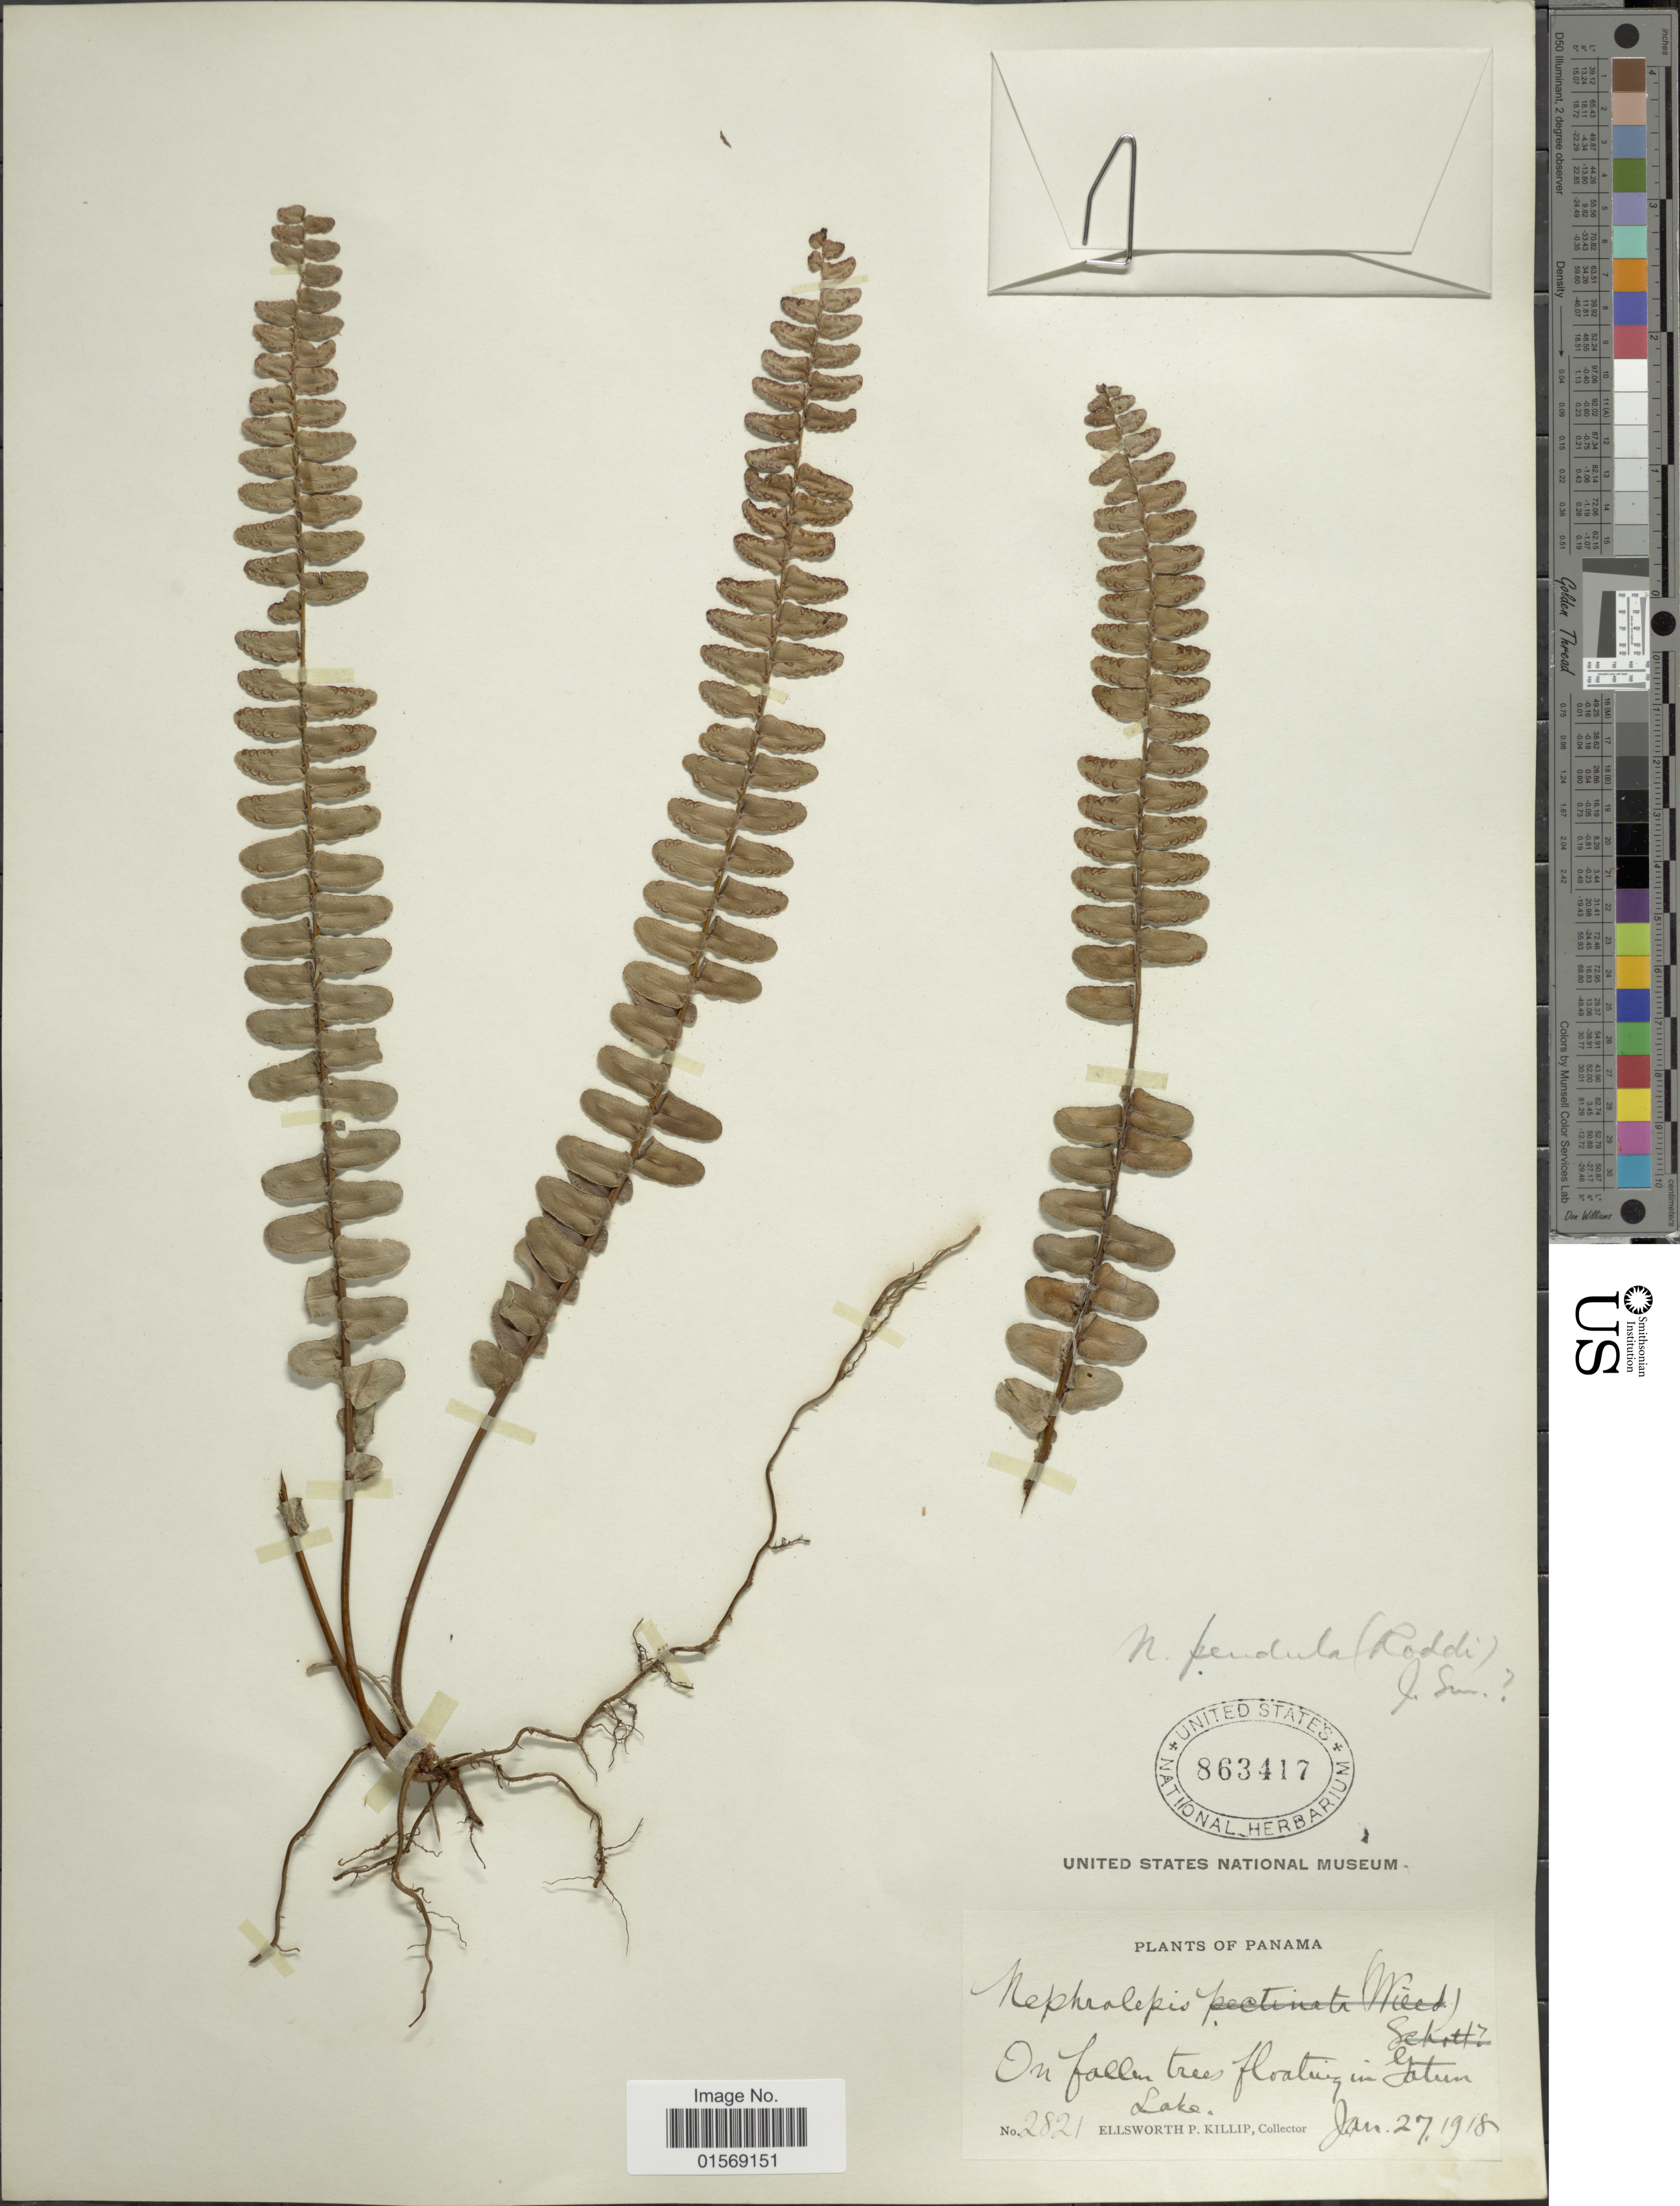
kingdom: Plantae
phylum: Tracheophyta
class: Polypodiopsida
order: Polypodiales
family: Nephrolepidaceae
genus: Nephrolepis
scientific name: Nephrolepis pendula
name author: (Raddi) J. Sm.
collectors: E. P. Killip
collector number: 2821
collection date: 1918-01-27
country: Panama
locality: Panama, in Gatun Lake.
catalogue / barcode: US 863417